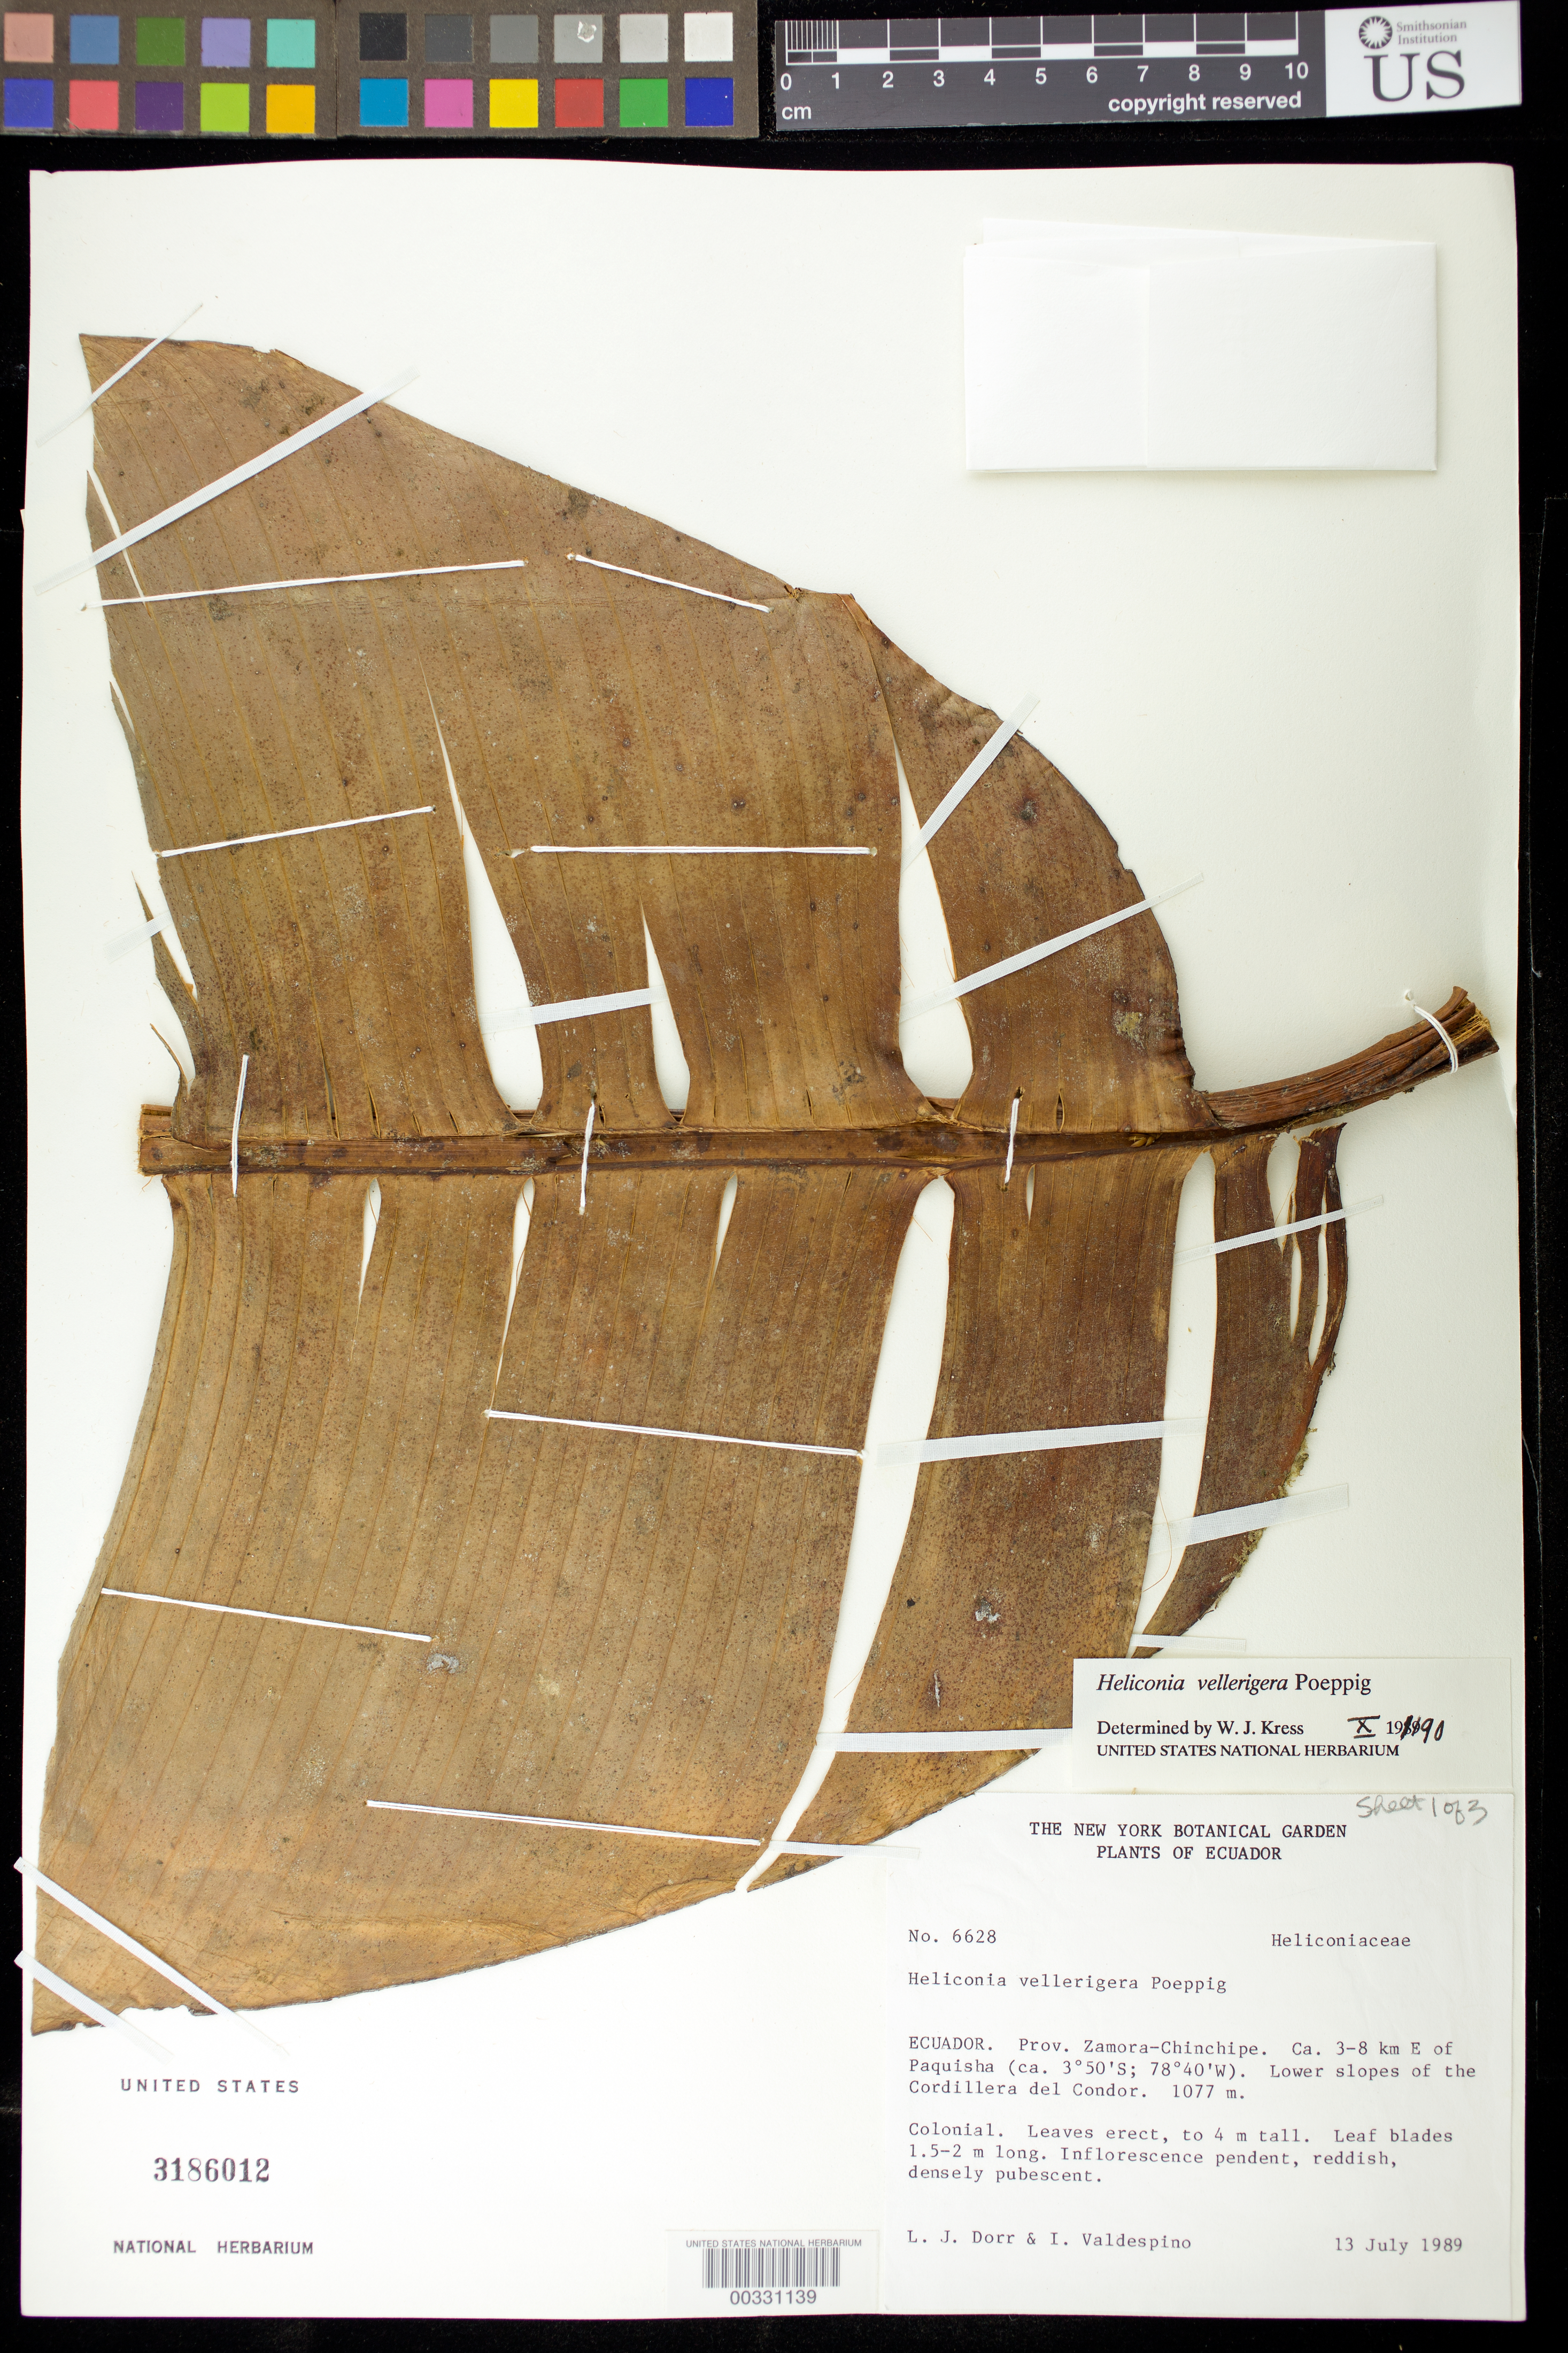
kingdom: Plantae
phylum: Tracheophyta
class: Liliopsida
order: Zingiberales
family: Heliconiaceae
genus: Heliconia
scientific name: Heliconia vellerigera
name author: Poepp.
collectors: L. J. Dorr & I. A. Valdespino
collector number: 6628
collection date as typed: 13 Jul 1989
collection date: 1989-07-13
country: Ecuador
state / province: Zamora-Chinchipe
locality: Ca 3-8 km E of paquisha, lower slopes of Cordillera del condor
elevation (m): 1077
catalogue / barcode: US 3186012